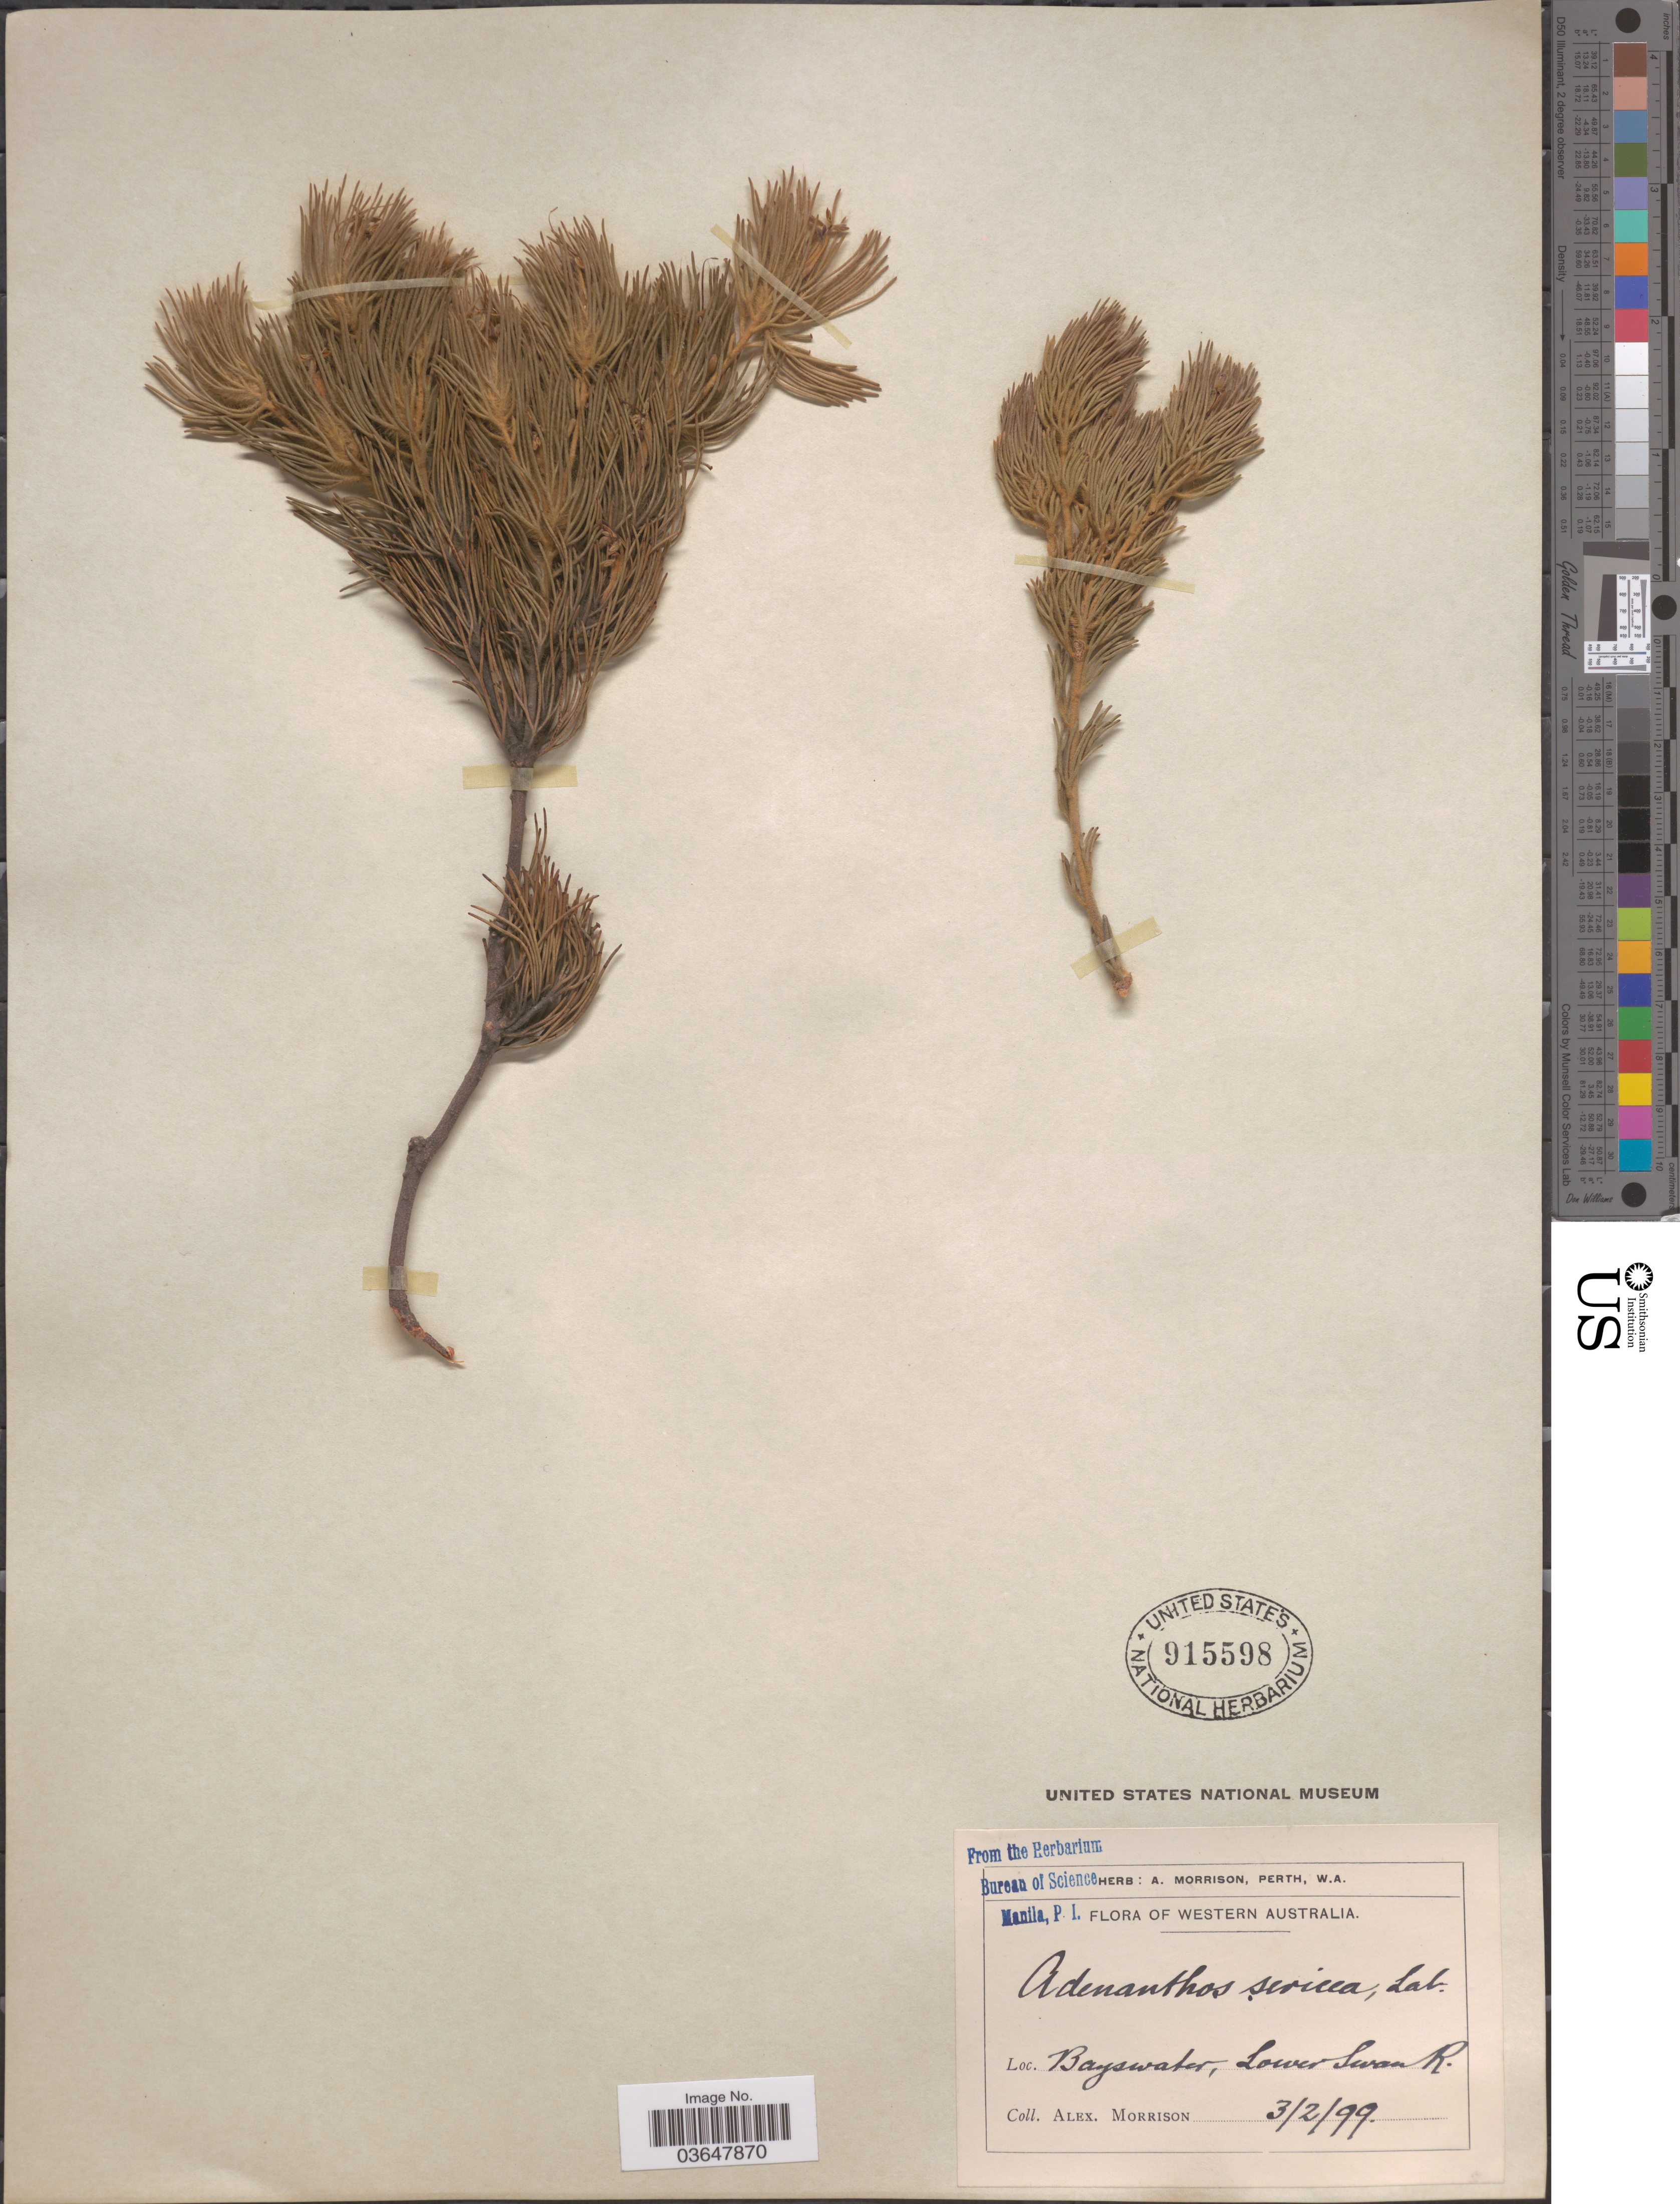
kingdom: Plantae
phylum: Tracheophyta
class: Magnoliopsida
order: Proteales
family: Proteaceae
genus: Adenanthos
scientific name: Adenanthos sericeus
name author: Labill.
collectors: A. Morrison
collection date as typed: Transcribed d/m/y: 3/2/99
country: Australia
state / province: Western Australia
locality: Bayswater, Lower Swan R.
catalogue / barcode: US 915598